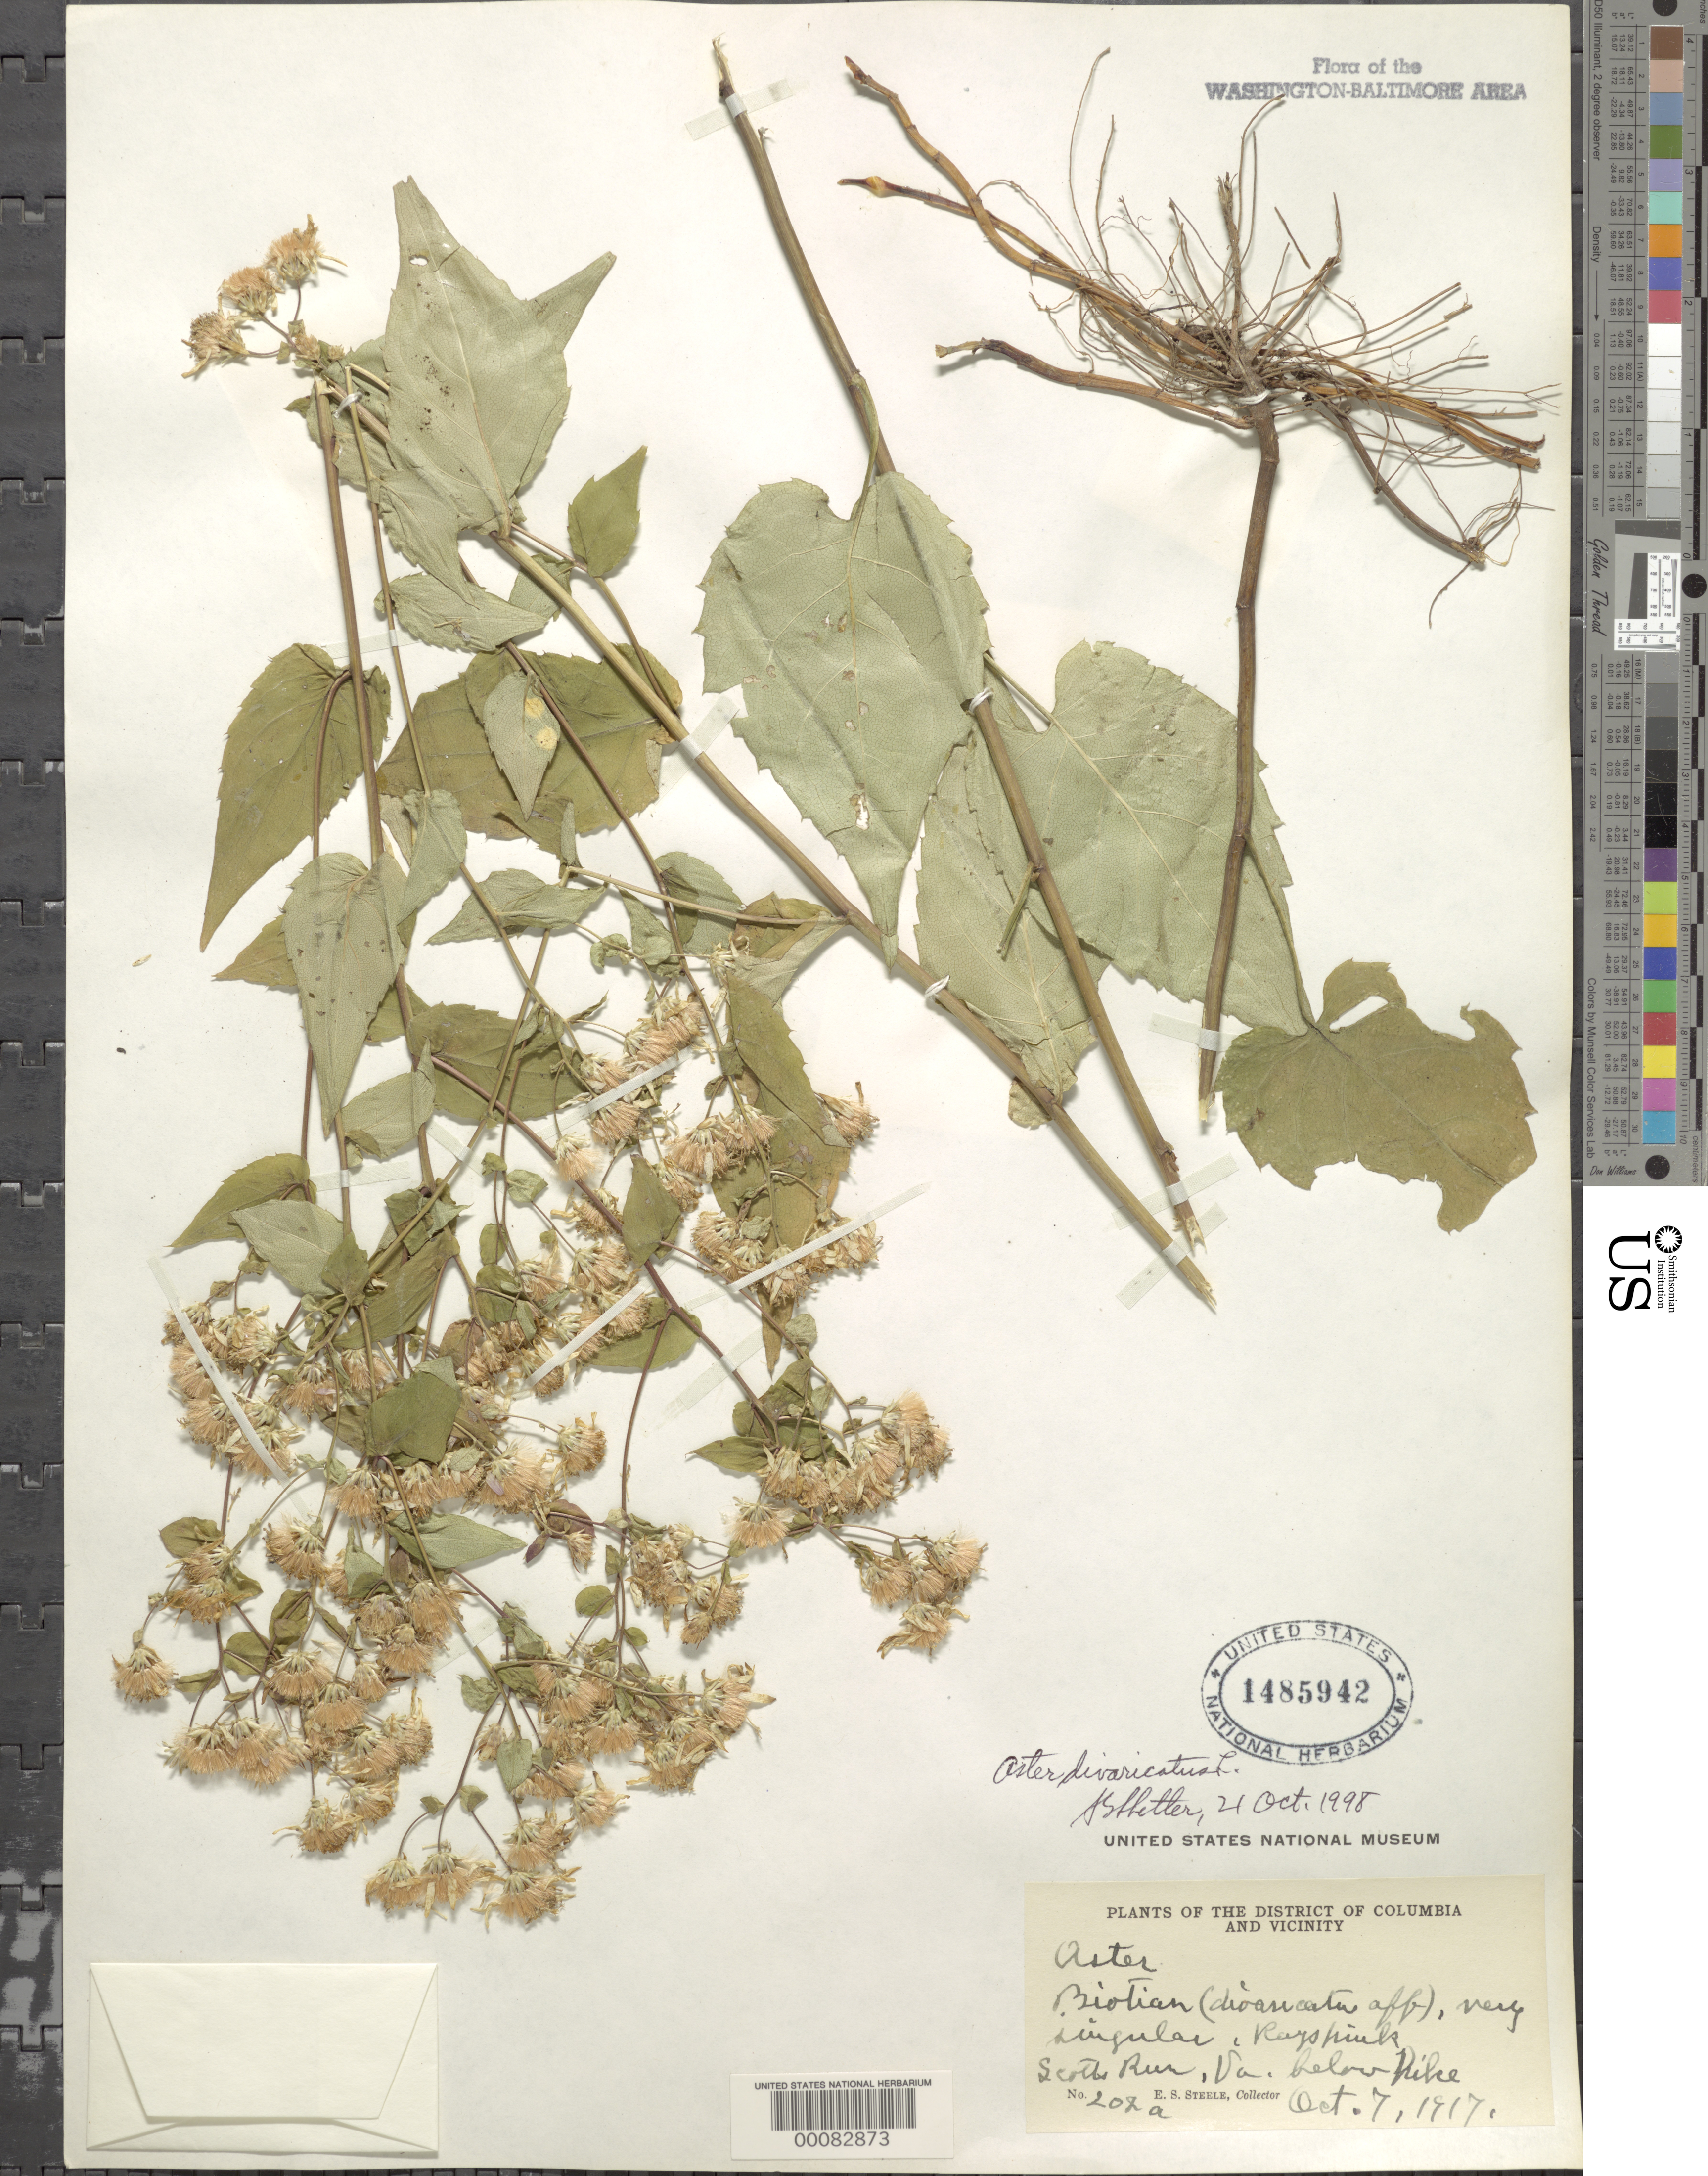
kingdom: Plantae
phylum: Tracheophyta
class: Magnoliopsida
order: Asterales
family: Asteraceae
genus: Eurybia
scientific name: Eurybia divaricata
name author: (L.) G.L. Nesom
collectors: E. Steele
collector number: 202A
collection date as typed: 07 Oct 1917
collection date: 1917-10-07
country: United States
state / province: Virginia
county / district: Fairfax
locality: Scotts Run below Leesburg Pike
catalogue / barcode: US 1485942